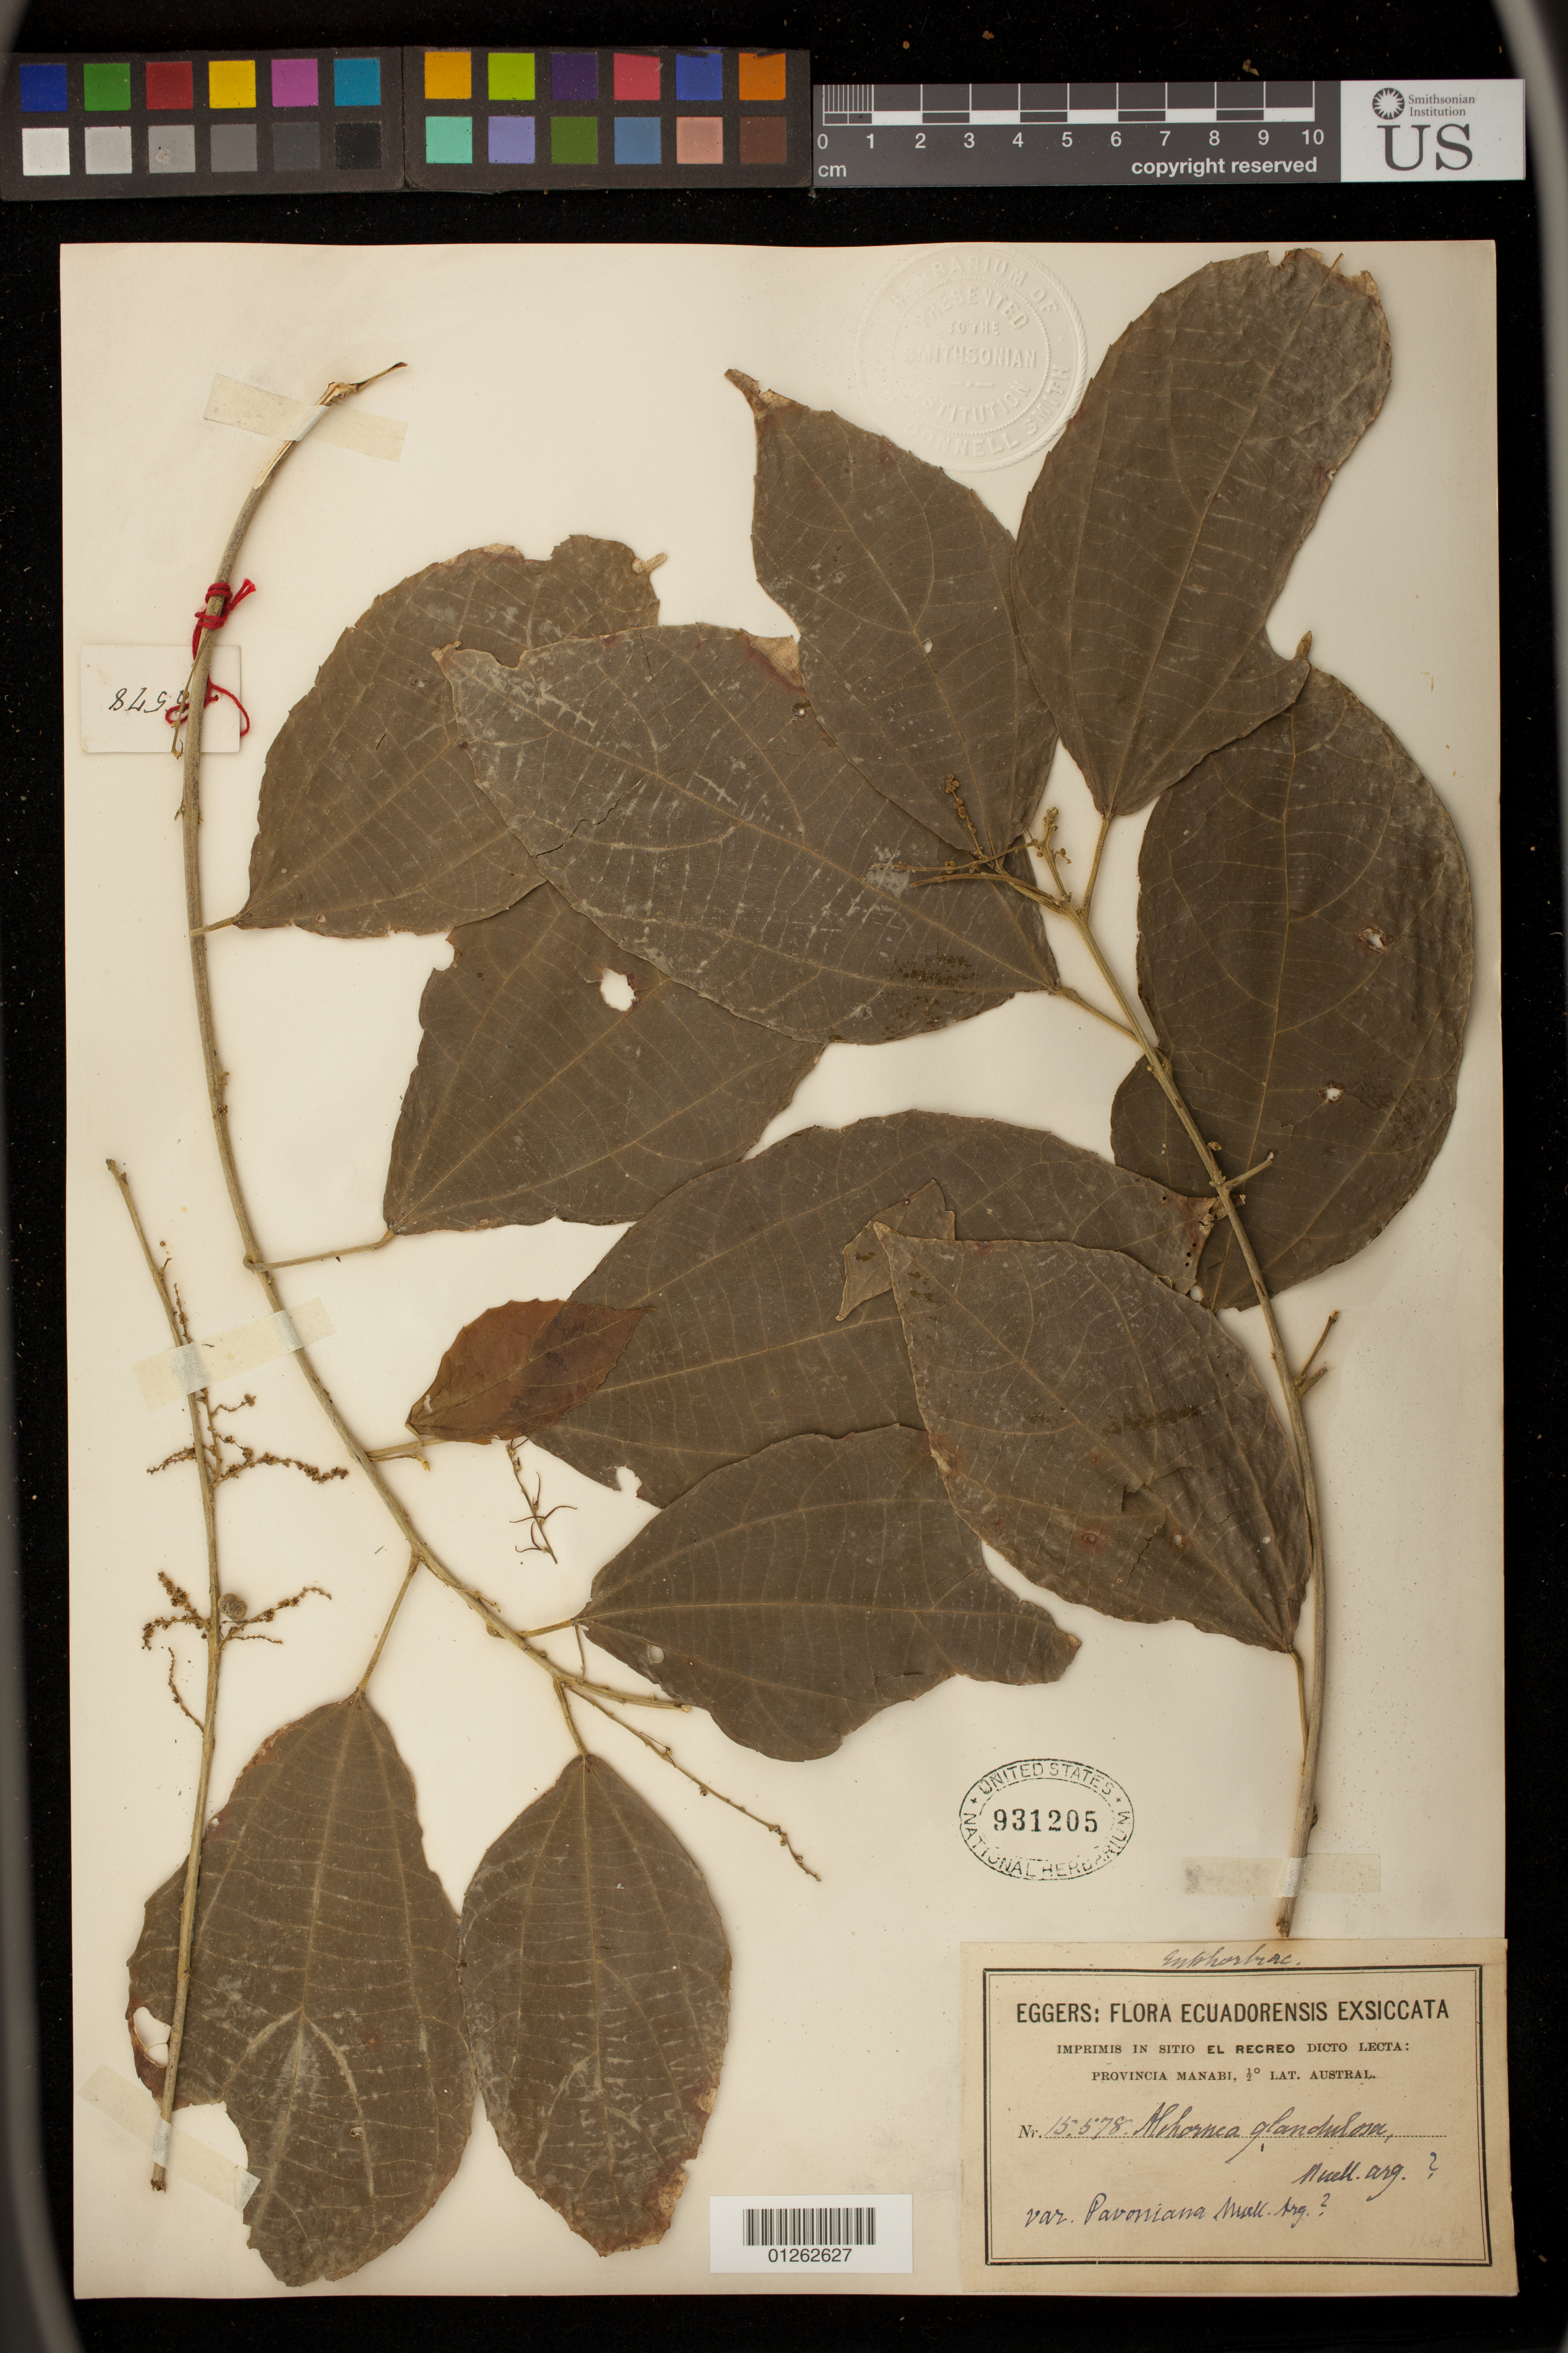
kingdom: Plantae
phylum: Tracheophyta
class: Magnoliopsida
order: Malpighiales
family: Euphorbiaceae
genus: Alchornea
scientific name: Alchornea glandulosa subsp. glandulosa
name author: Poepp.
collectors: H. F. A. von Eggers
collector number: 15578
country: Ecuador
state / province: Manabí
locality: El Recreo.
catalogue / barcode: US 931205